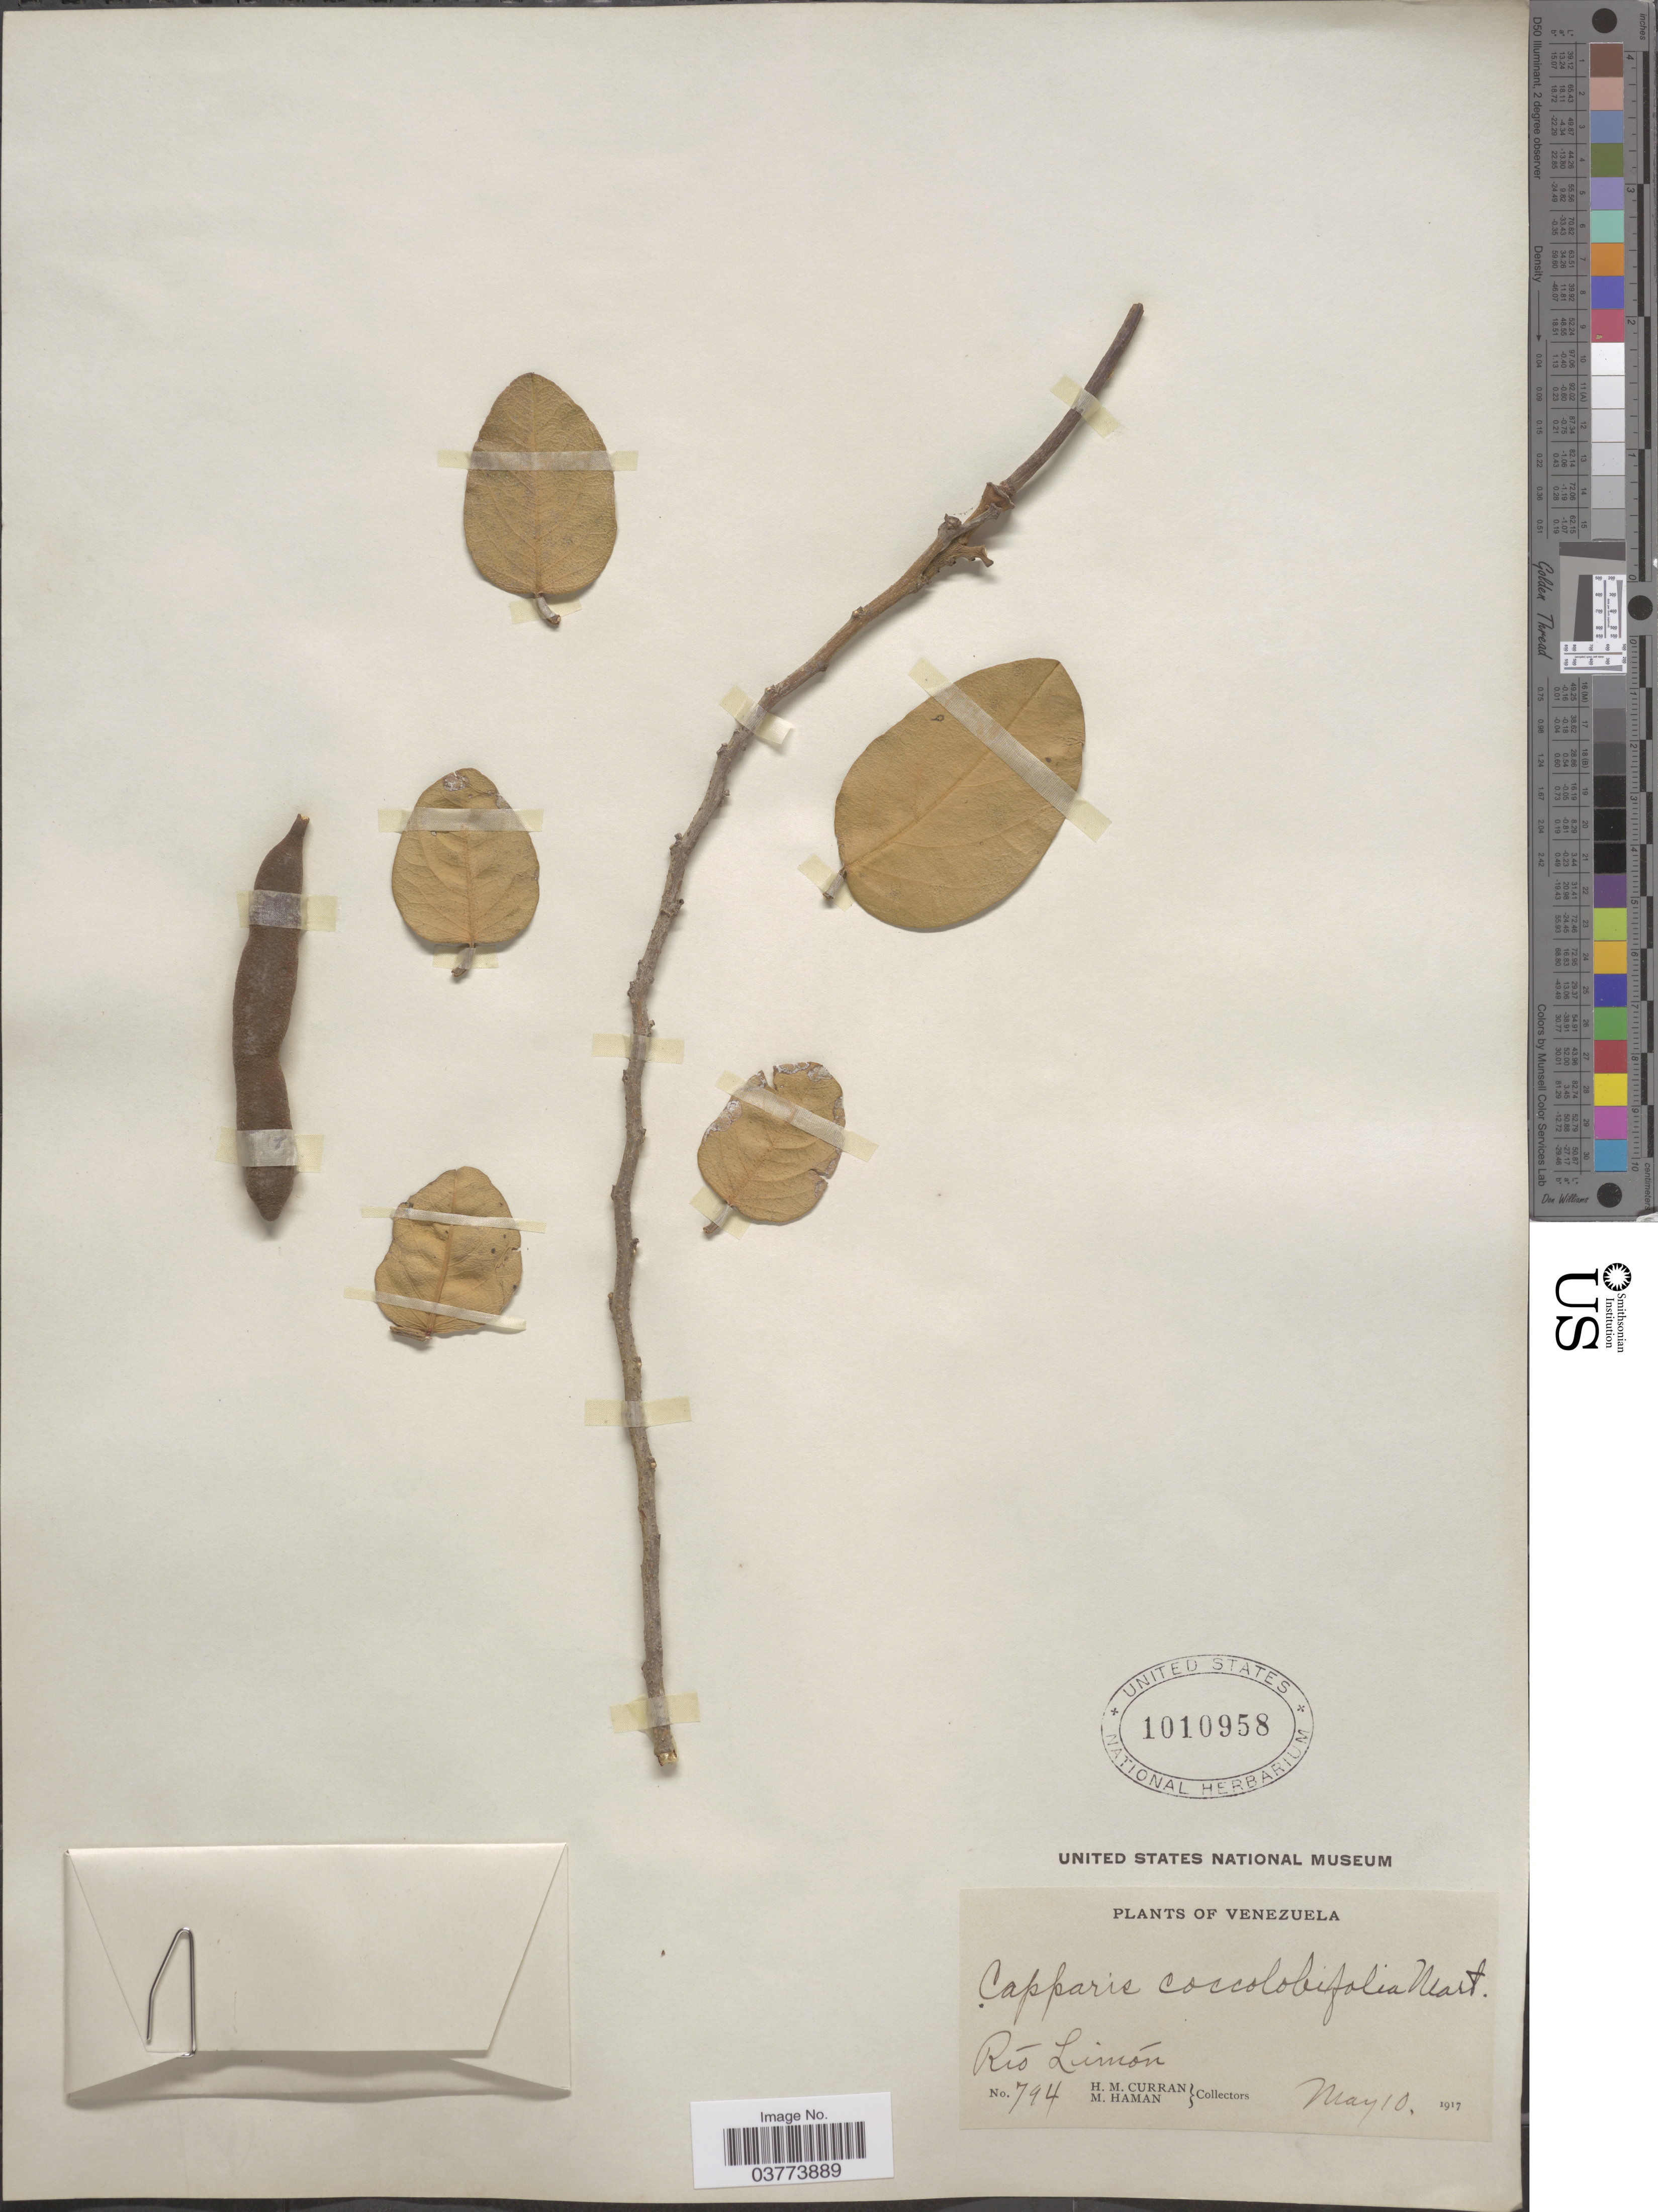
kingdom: Plantae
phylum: Tracheophyta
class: Magnoliopsida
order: Brassicales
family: Capparaceae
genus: Cynophalla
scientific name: Cynophalla hastata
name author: (Jacq.) J. Presl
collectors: H. M. Curran & M. Haman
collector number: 794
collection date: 1917-05-10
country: Venezuela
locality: Río Limón.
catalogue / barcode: US 1010958